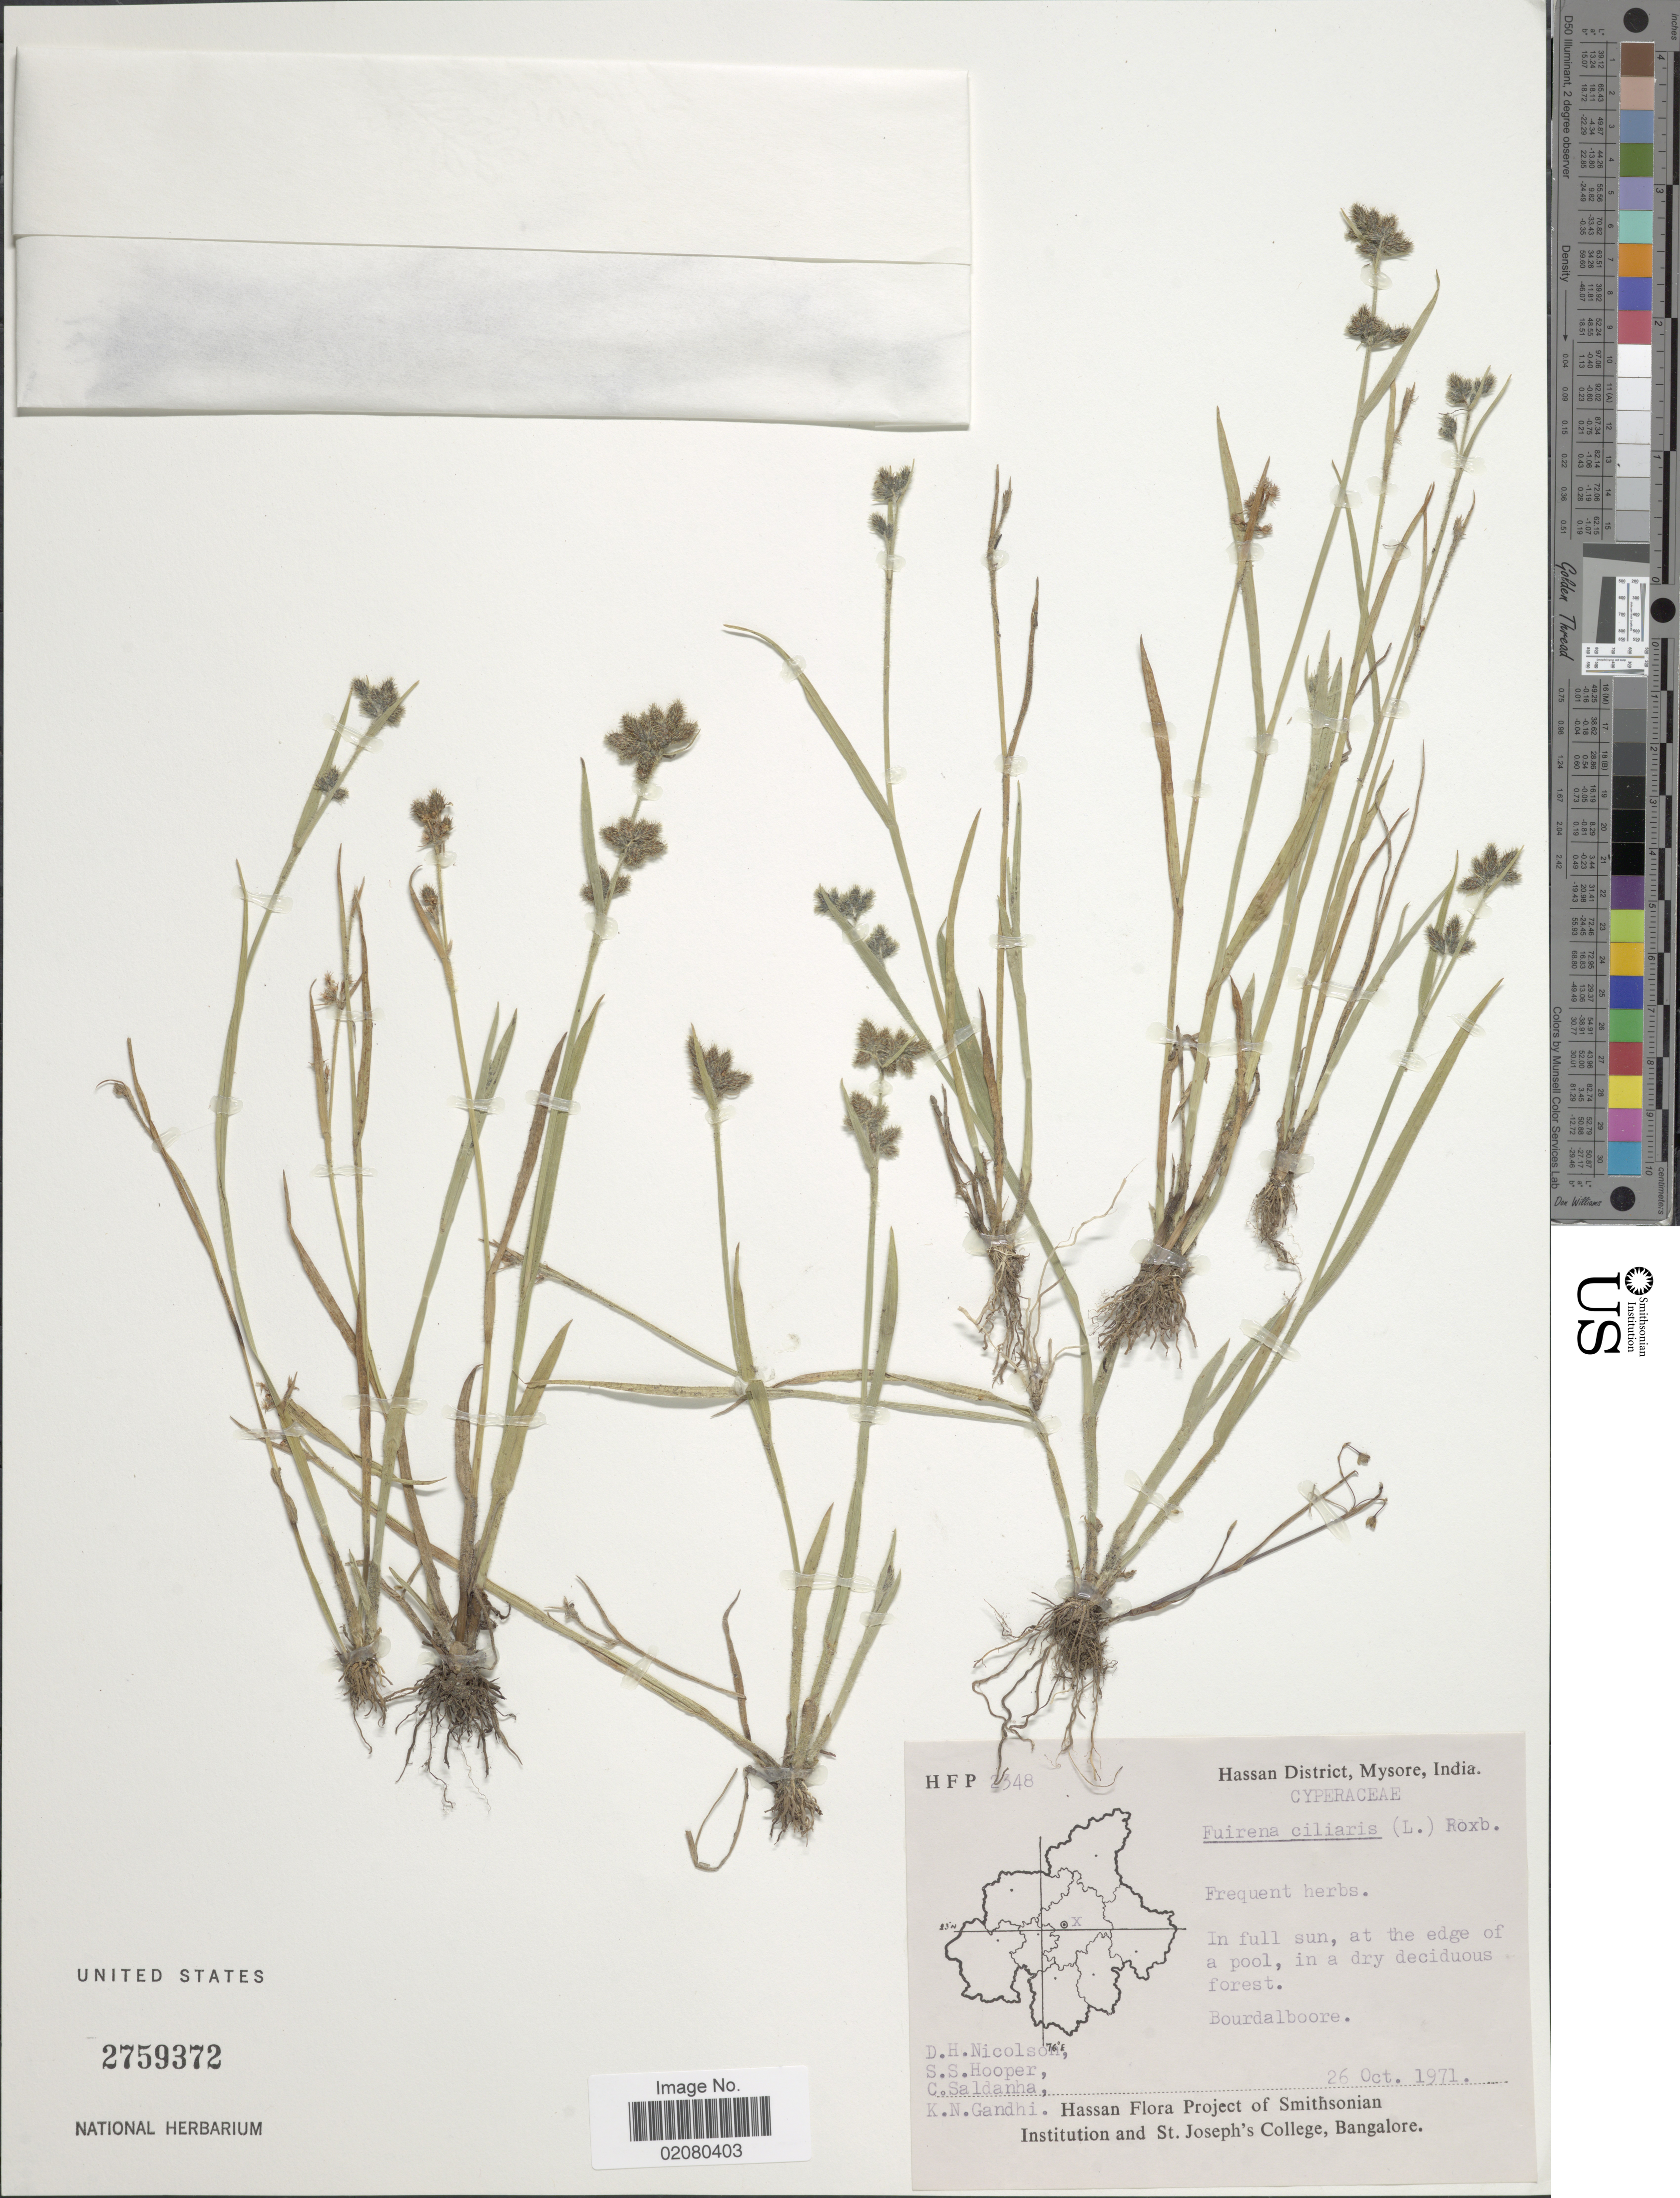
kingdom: Plantae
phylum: Tracheophyta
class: Liliopsida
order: Poales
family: Cyperaceae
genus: Fuirena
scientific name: Fuirena ciliaris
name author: (L.) Roxb.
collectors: D. H. Nicolson, S. S. Hooper, C. Saldanha & K. N. Gandhi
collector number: HFP 2348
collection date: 1971-10-26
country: India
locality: Hassan District, Mysore, India, at the edge of a pool, Bourdalboore.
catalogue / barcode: US 2759372